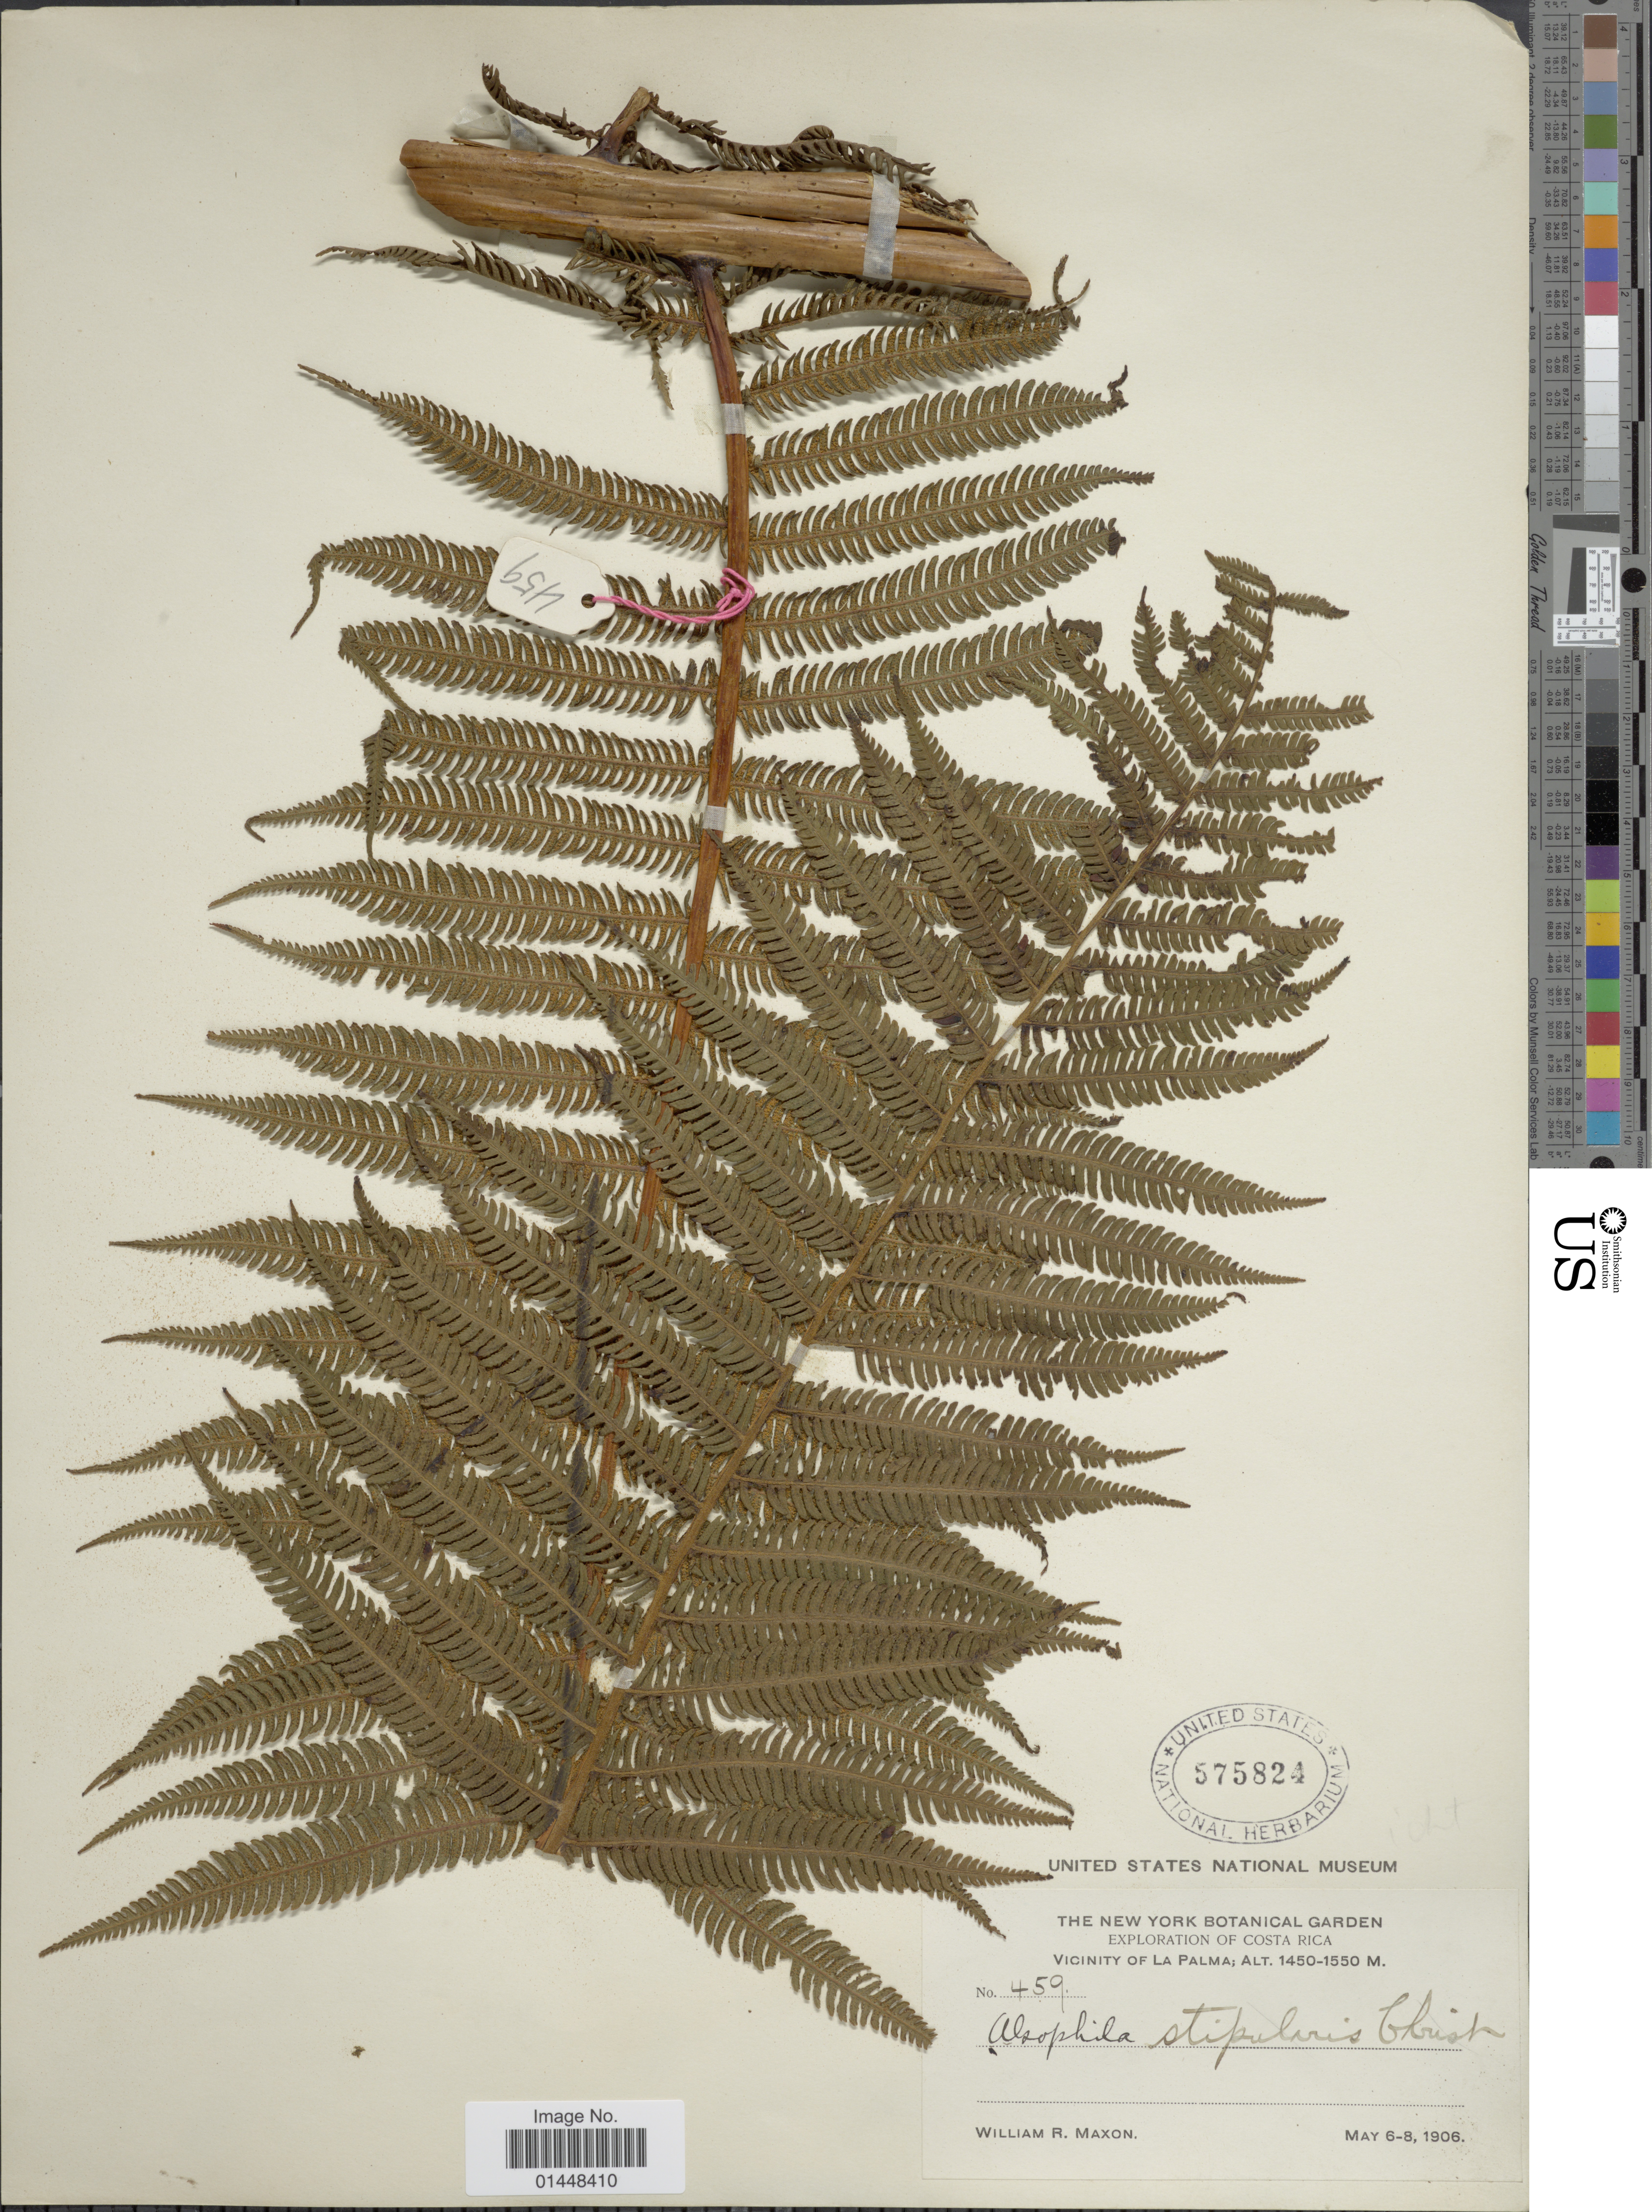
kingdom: Plantae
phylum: Tracheophyta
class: Polypodiopsida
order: Cyatheales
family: Cyatheaceae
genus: Cyathea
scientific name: Cyathea bicrenata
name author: Liebm.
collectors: W. R. Maxon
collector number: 459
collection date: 1906-05-06/1906-05-08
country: Costa Rica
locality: Costa Rica, Vicinity of La Palma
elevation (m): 1450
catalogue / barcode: US 575824